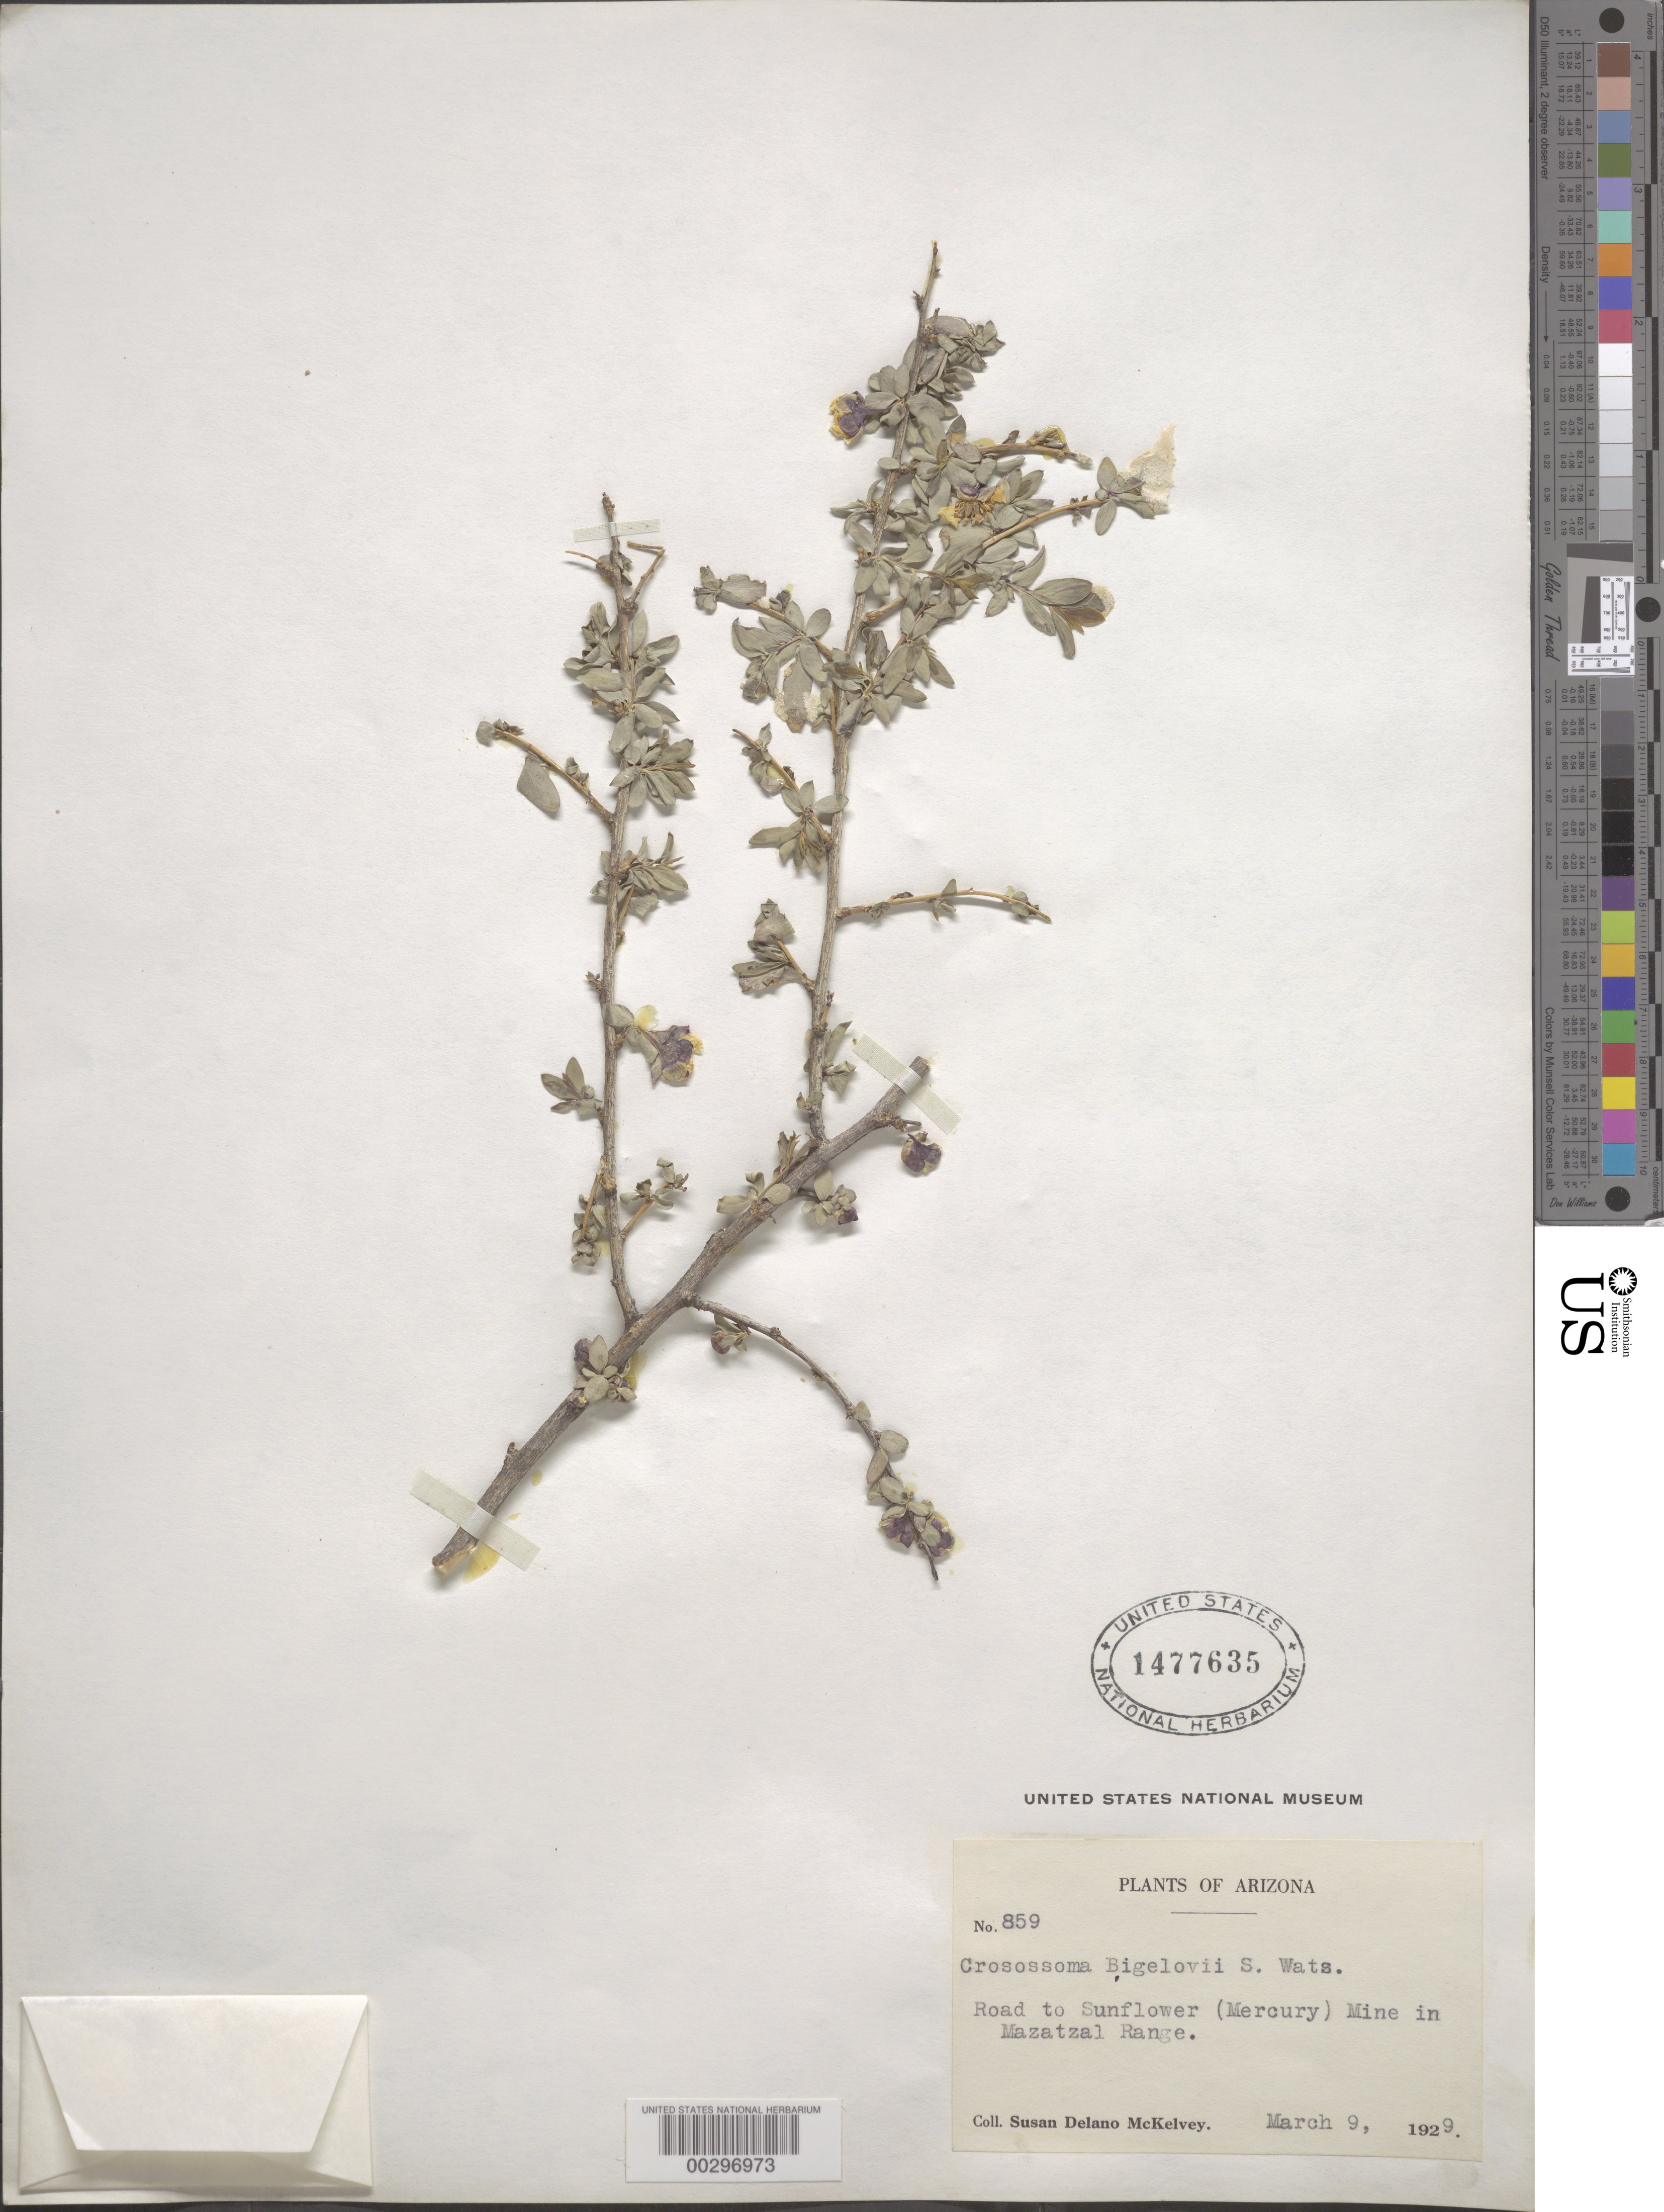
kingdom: Plantae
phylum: Tracheophyta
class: Magnoliopsida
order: Crossosomatales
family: Crossosomataceae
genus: Crossosoma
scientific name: Crossosoma bigelovii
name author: S. Watson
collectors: S. A. McKelvey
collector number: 859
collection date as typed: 09 Mar 1929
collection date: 1929-03-09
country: United States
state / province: Arizona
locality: Rd to sunflower (mercury) mine in mazatzal range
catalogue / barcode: US 1477635